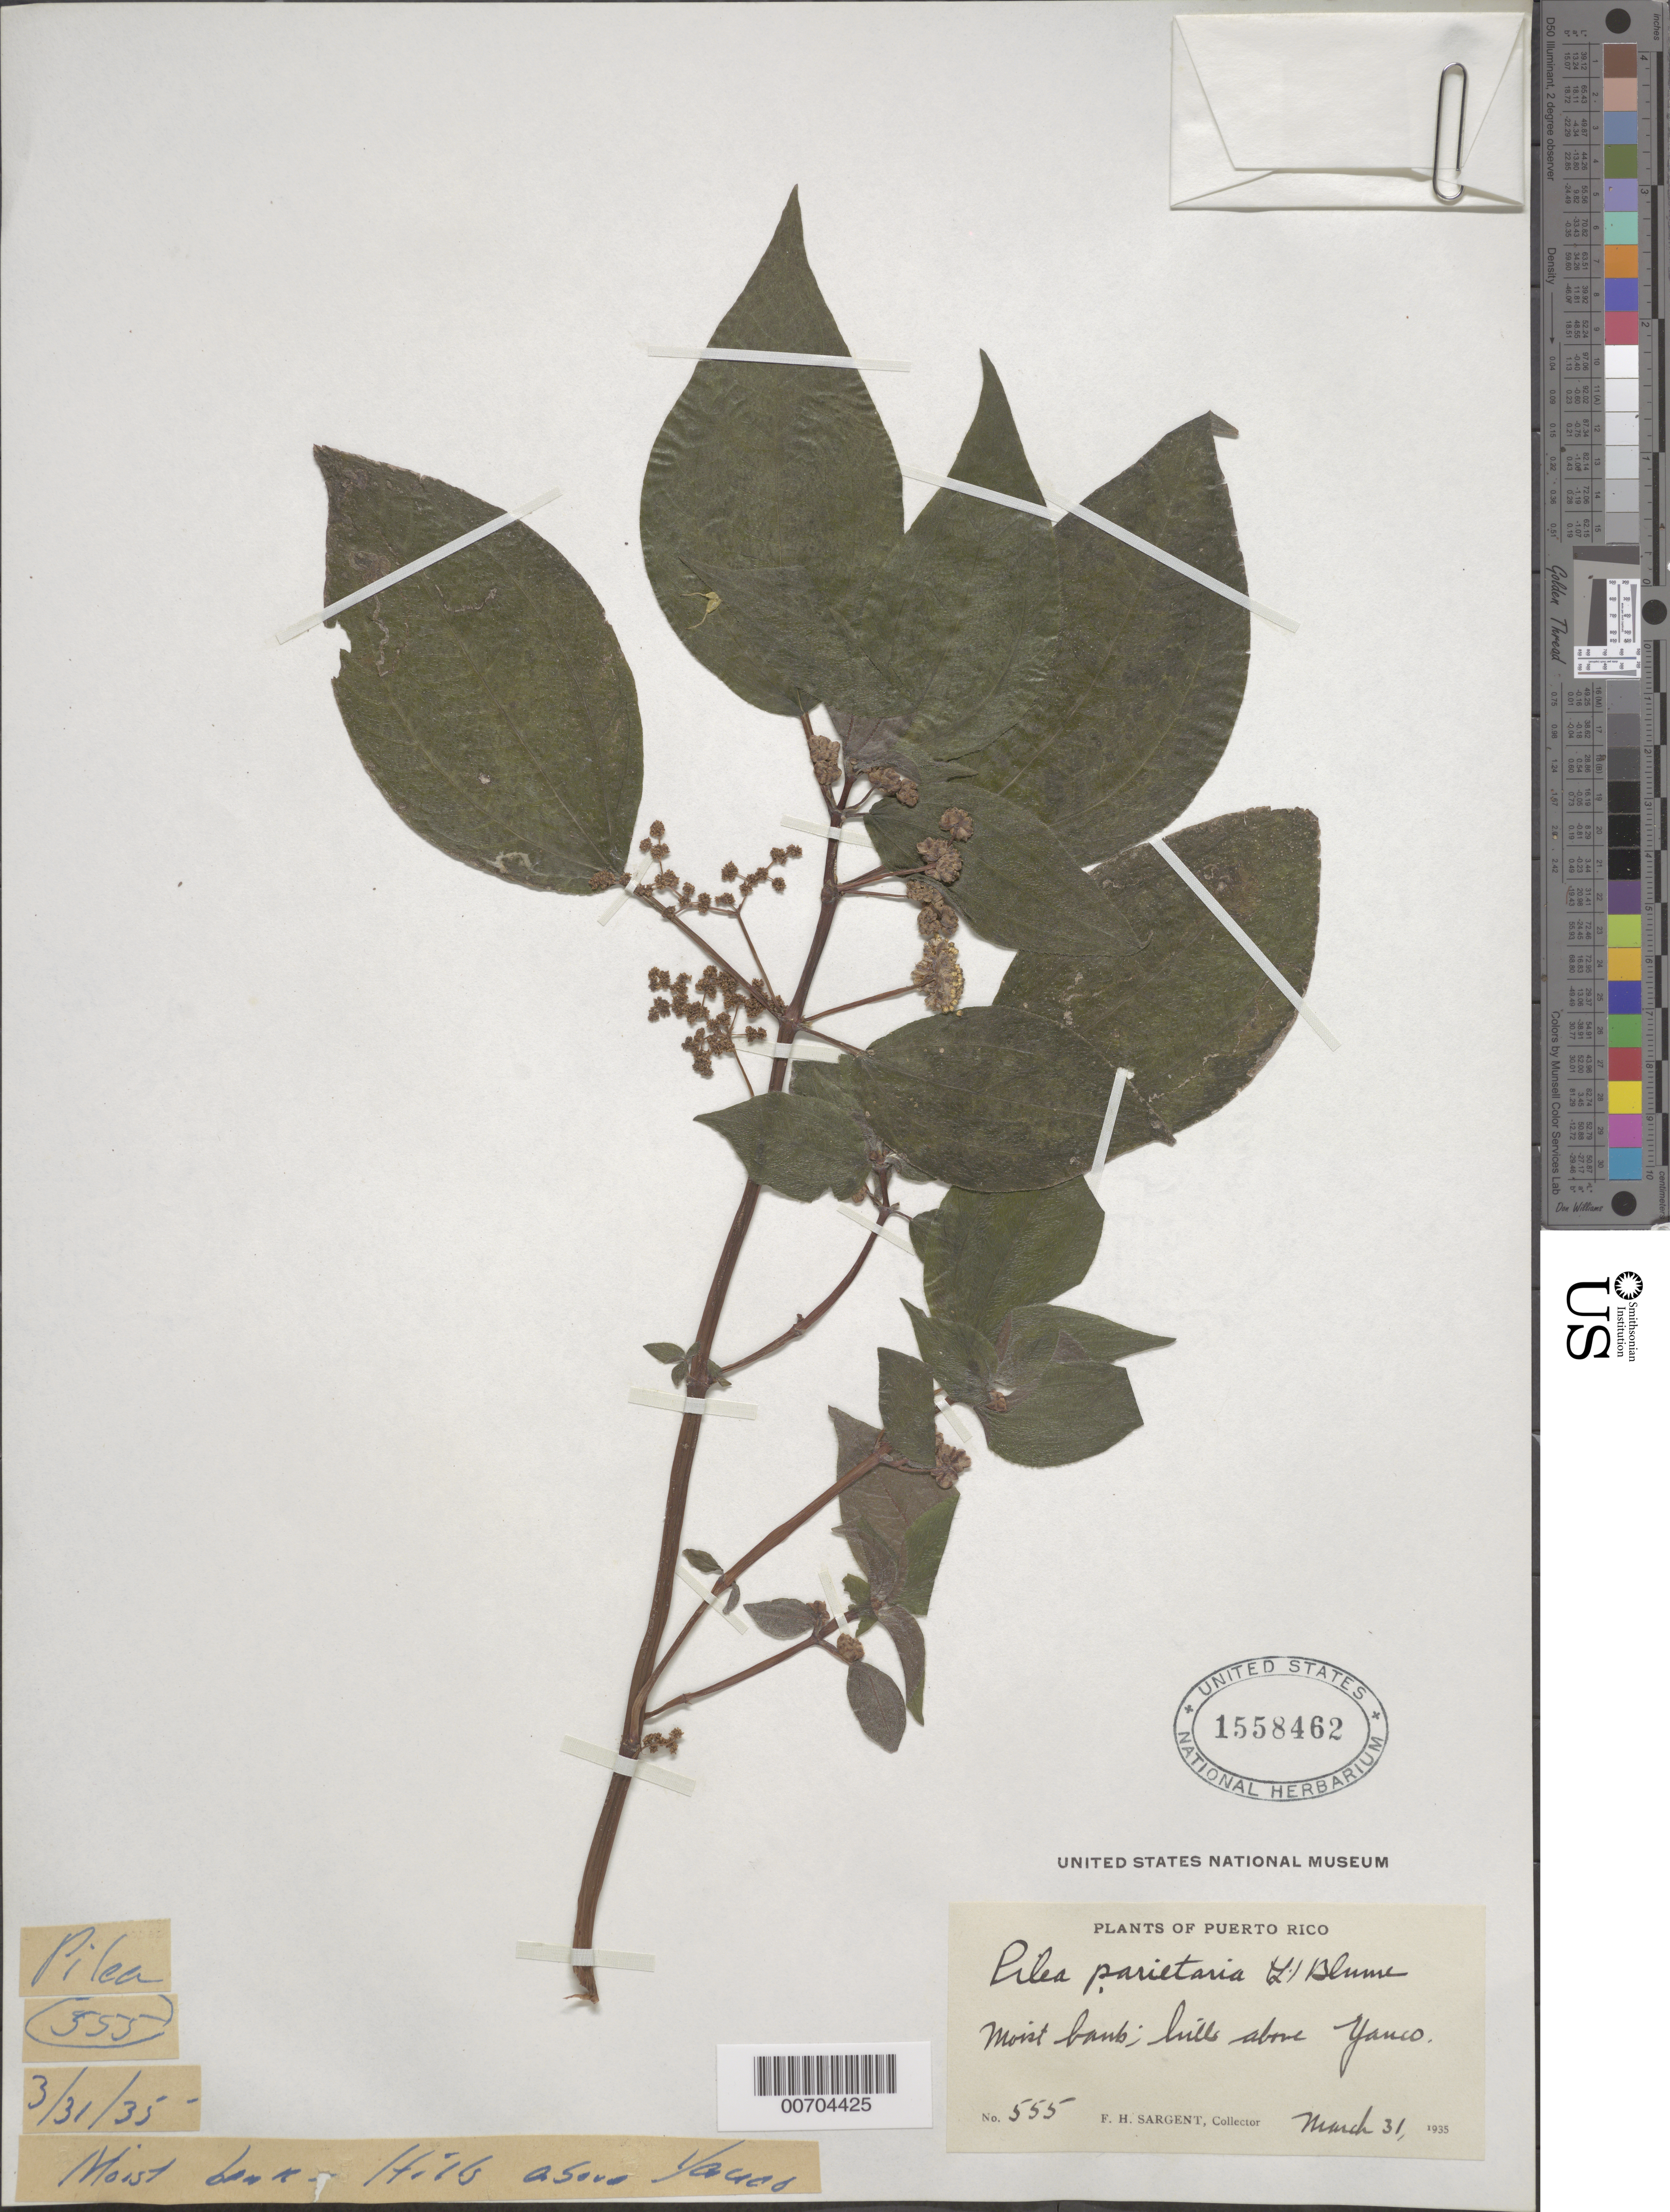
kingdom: Plantae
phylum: Tracheophyta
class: Magnoliopsida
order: Rosales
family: Urticaceae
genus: Pilea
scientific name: Pilea parietaria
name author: (L.) Blume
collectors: F. H. Sargent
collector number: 555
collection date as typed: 31 Mar 1935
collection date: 1935-03-31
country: Puerto Rico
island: Greater Antilles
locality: Yauco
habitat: Moist bank; hills above Yauco.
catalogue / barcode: US 1558462